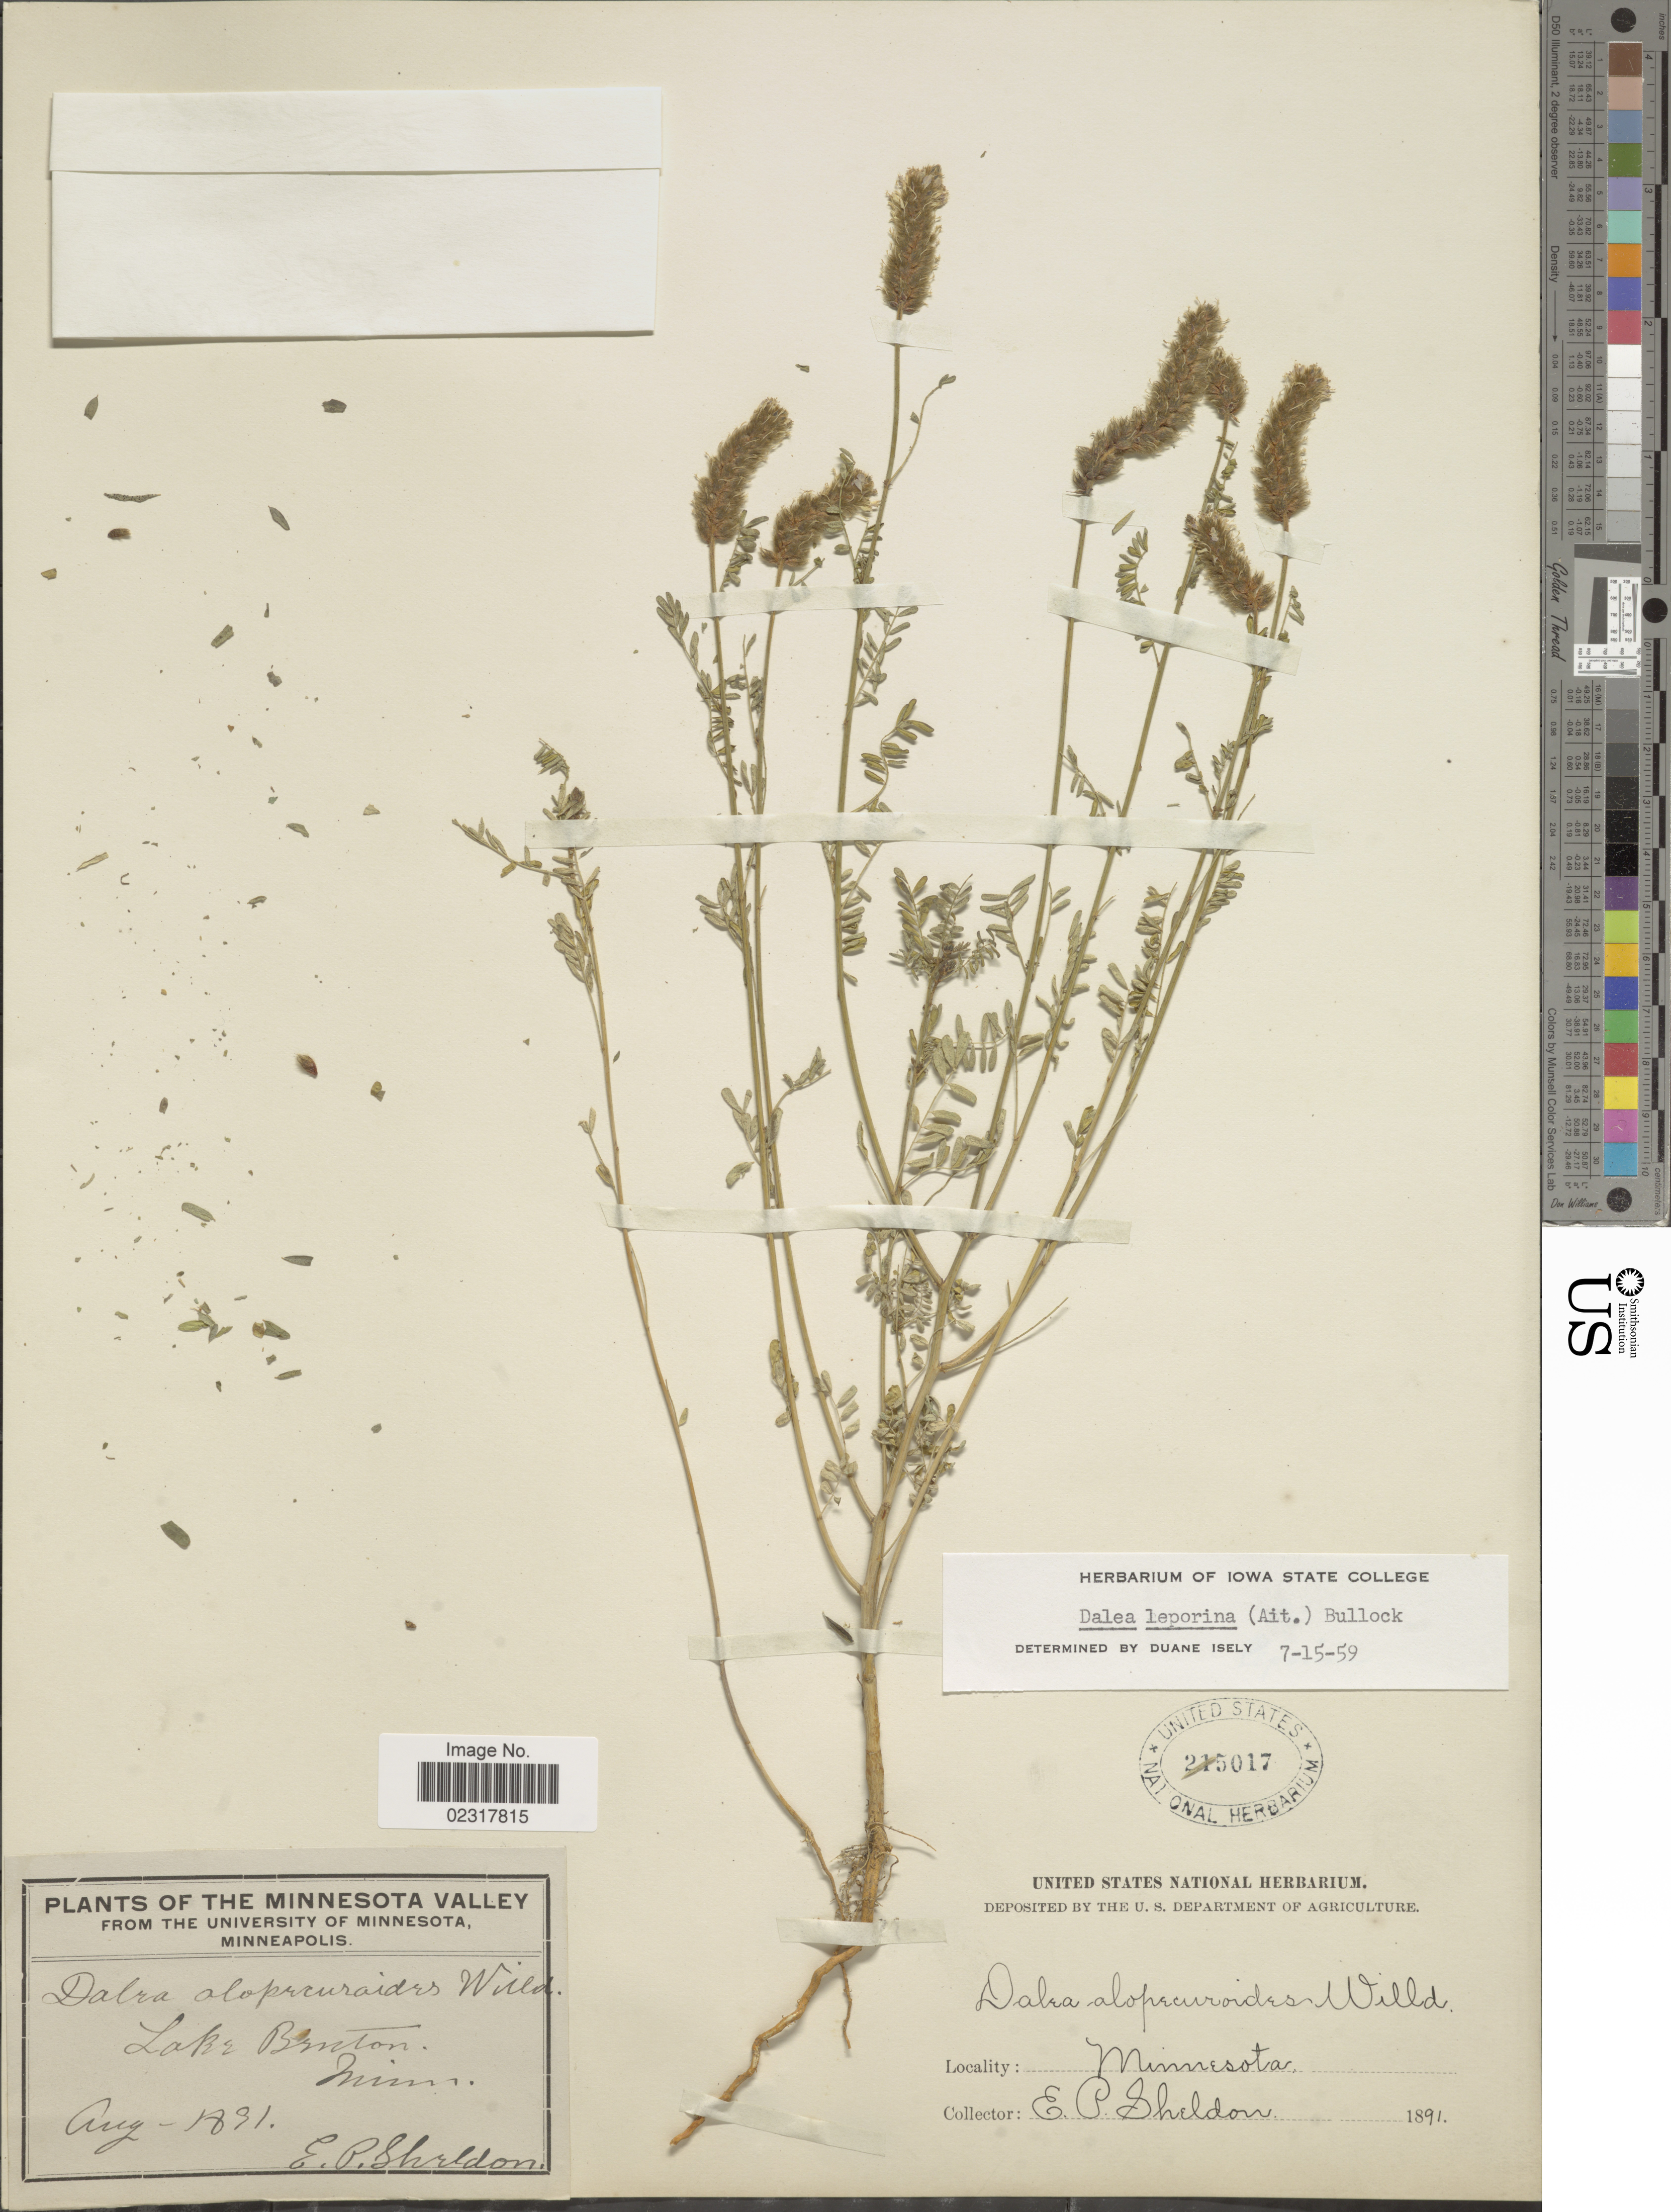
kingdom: Plantae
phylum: Tracheophyta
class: Magnoliopsida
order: Fabales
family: Fabaceae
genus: Dalea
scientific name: Dalea leporina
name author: (Aiton) Bullock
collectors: E. P. Sheldon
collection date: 1891-08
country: United States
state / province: Minnesota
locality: Minnesota Valley. Lake Benton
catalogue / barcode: US 215017